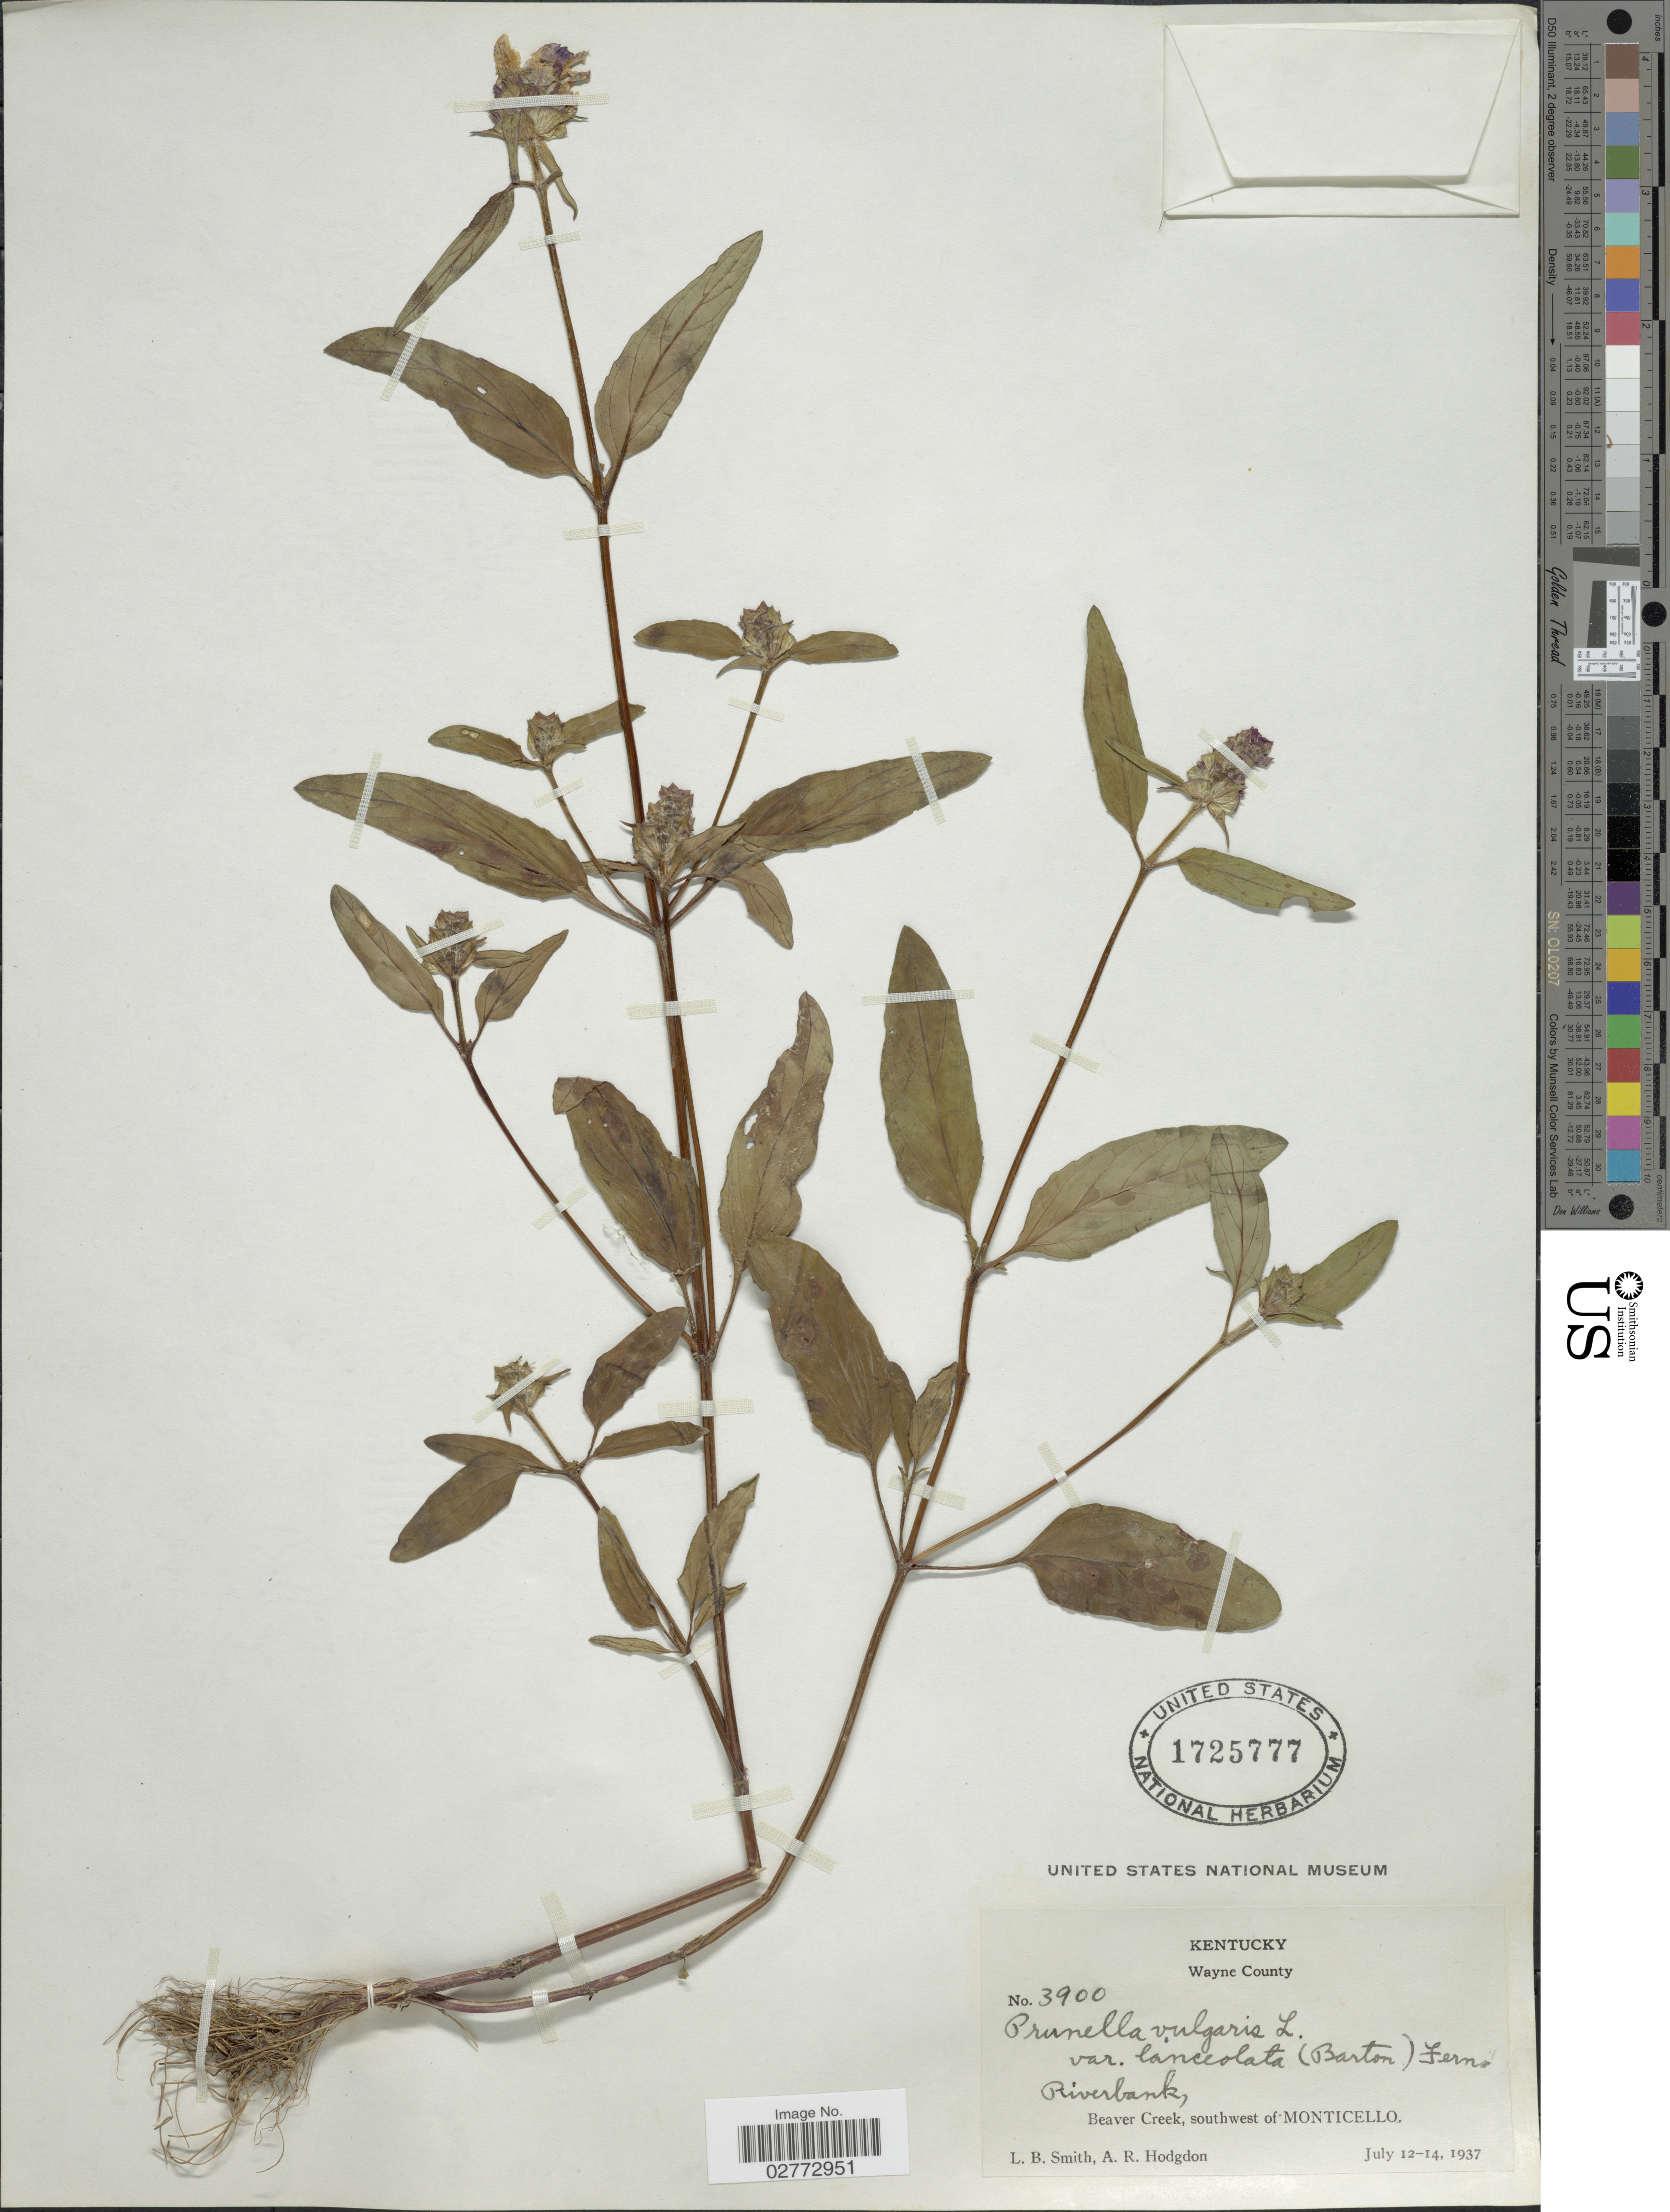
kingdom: Plantae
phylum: Tracheophyta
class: Magnoliopsida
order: Lamiales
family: Lamiaceae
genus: Prunella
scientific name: Prunella vulgaris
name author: L.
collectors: L. Smith & A. R. Hodgdon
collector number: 3900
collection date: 1937-07-12/1937-07-14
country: United States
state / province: Kentucky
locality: Wayne County. Riverbank, Beaver Creek, southwest of Monticello.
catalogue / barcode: US 1725777